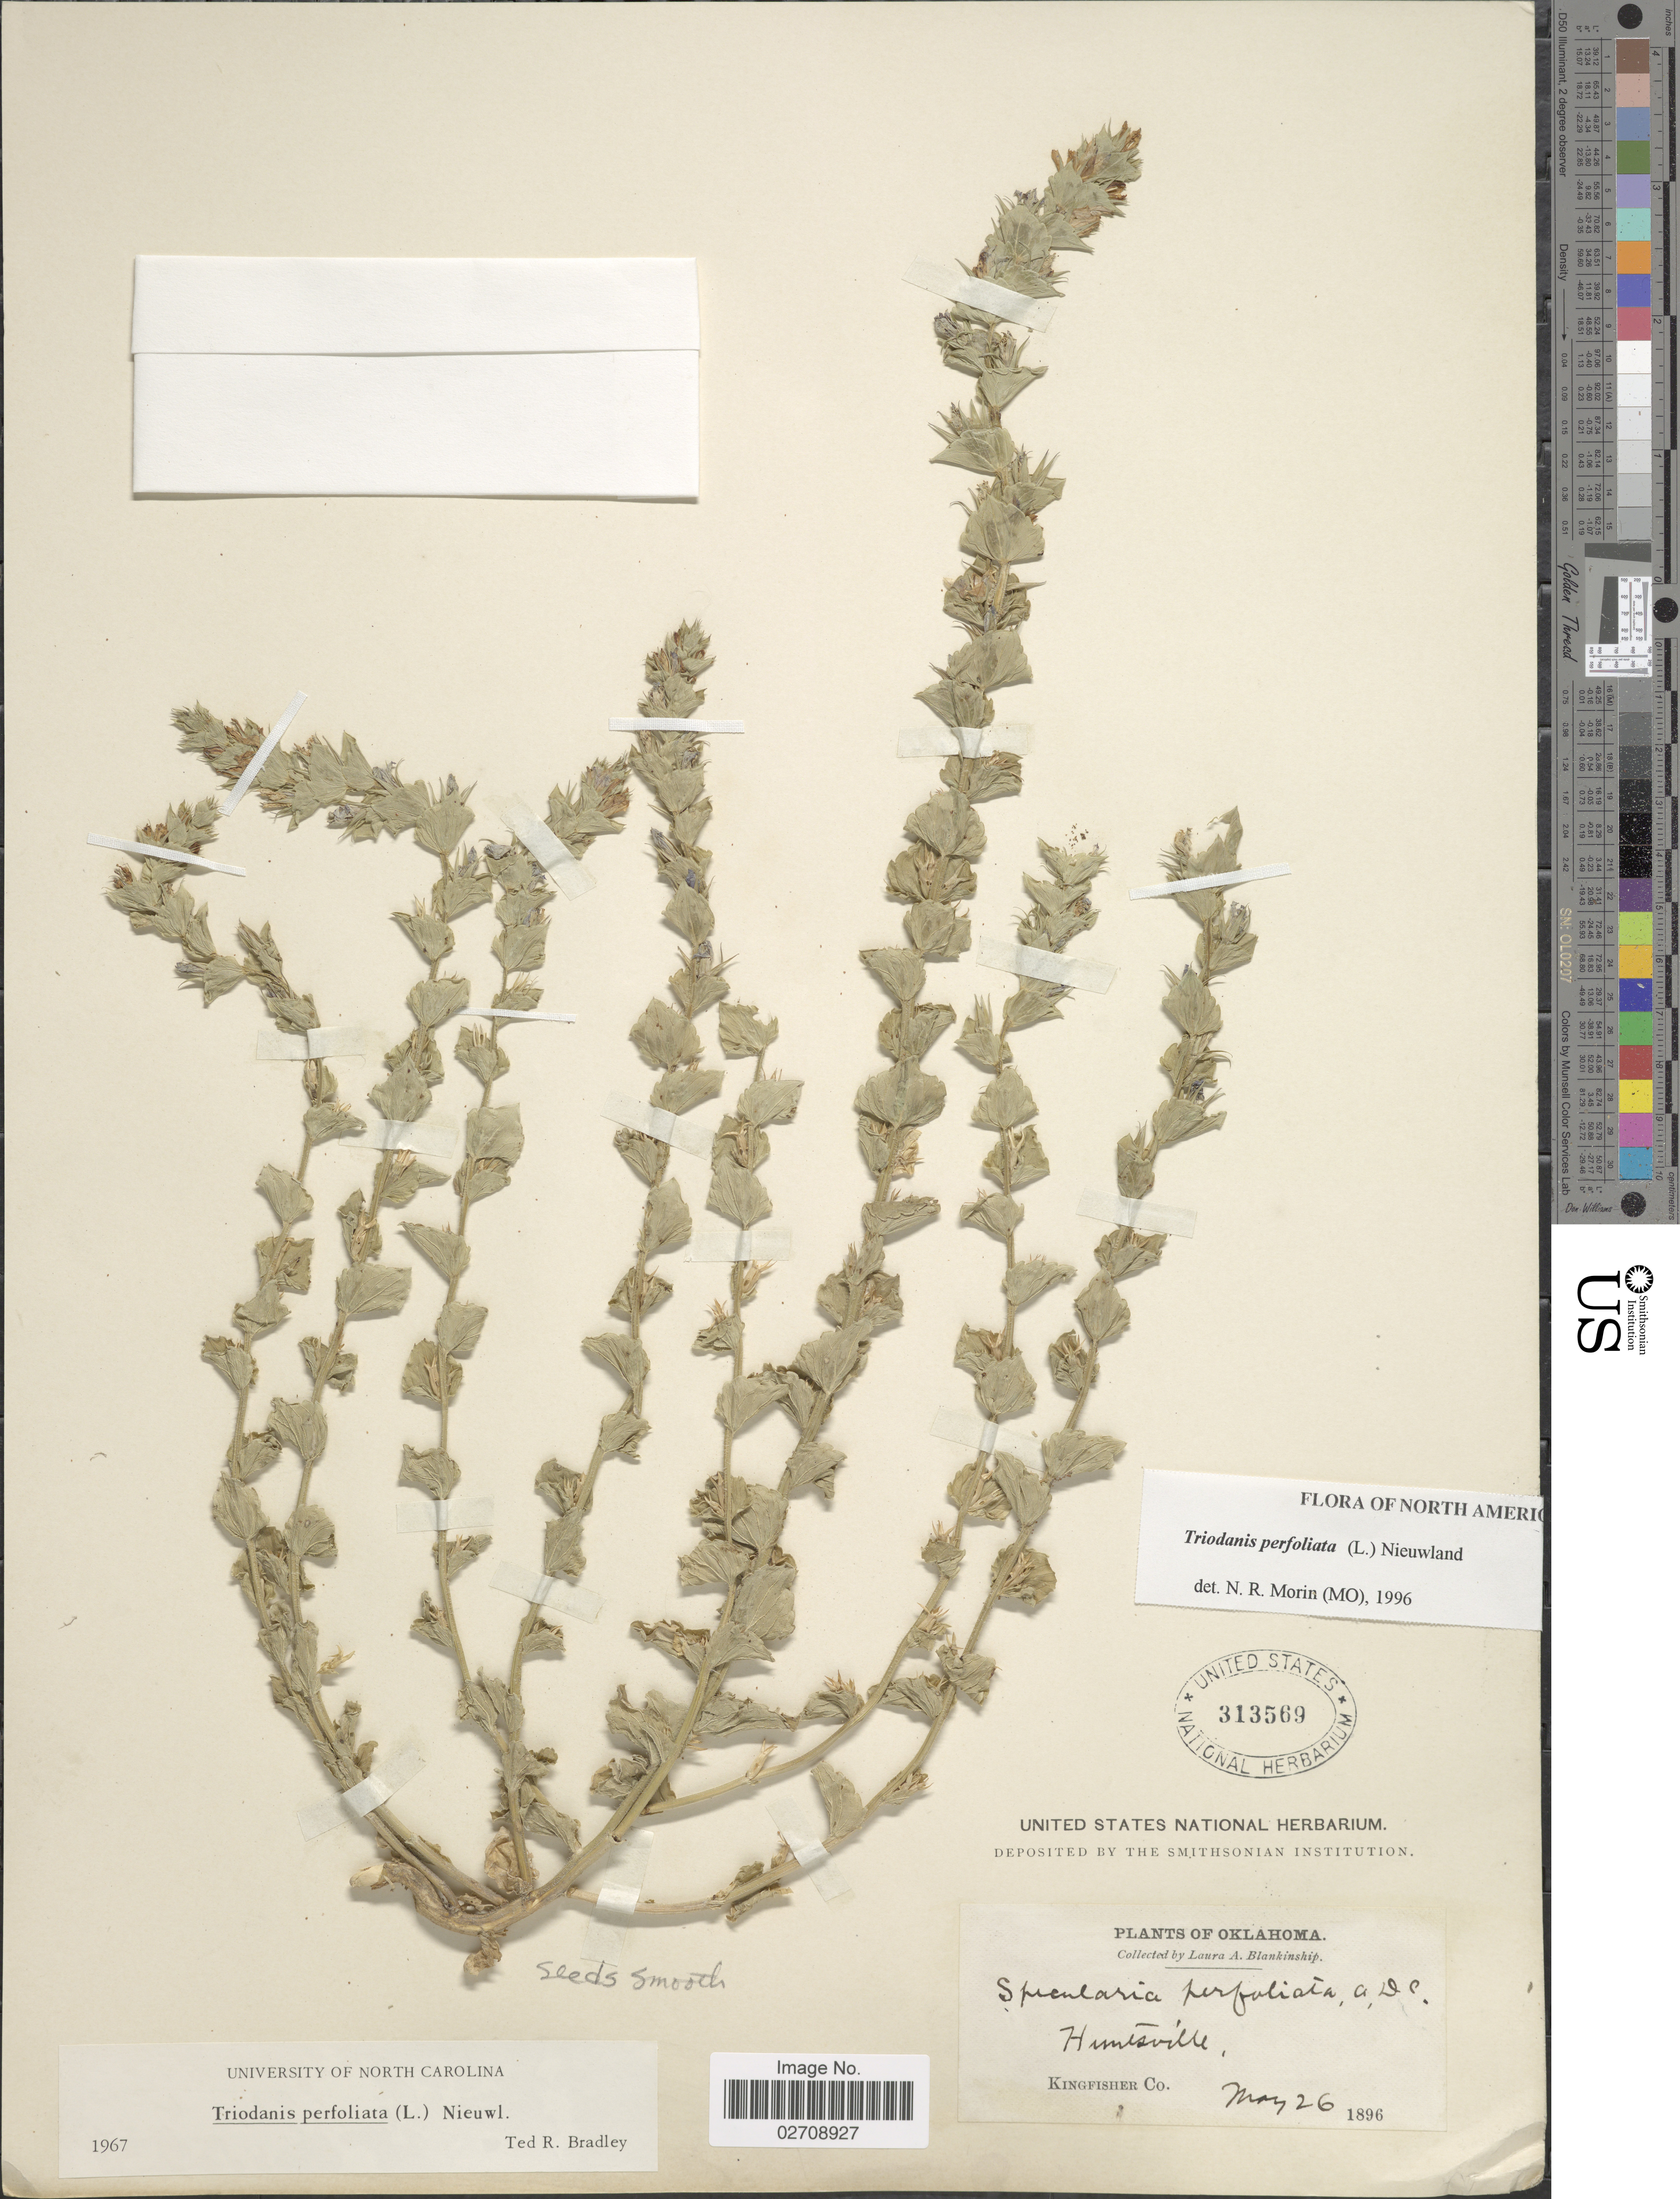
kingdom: Plantae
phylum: Tracheophyta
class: Magnoliopsida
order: Asterales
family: Campanulaceae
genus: Triodanis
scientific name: Triodanis perfoliata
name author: (L.) Nieuwl.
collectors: L. A. Blankinship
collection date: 1896-05-26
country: United States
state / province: Oklahoma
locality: Huntsville, Kingfisher Co.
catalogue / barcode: US 313569